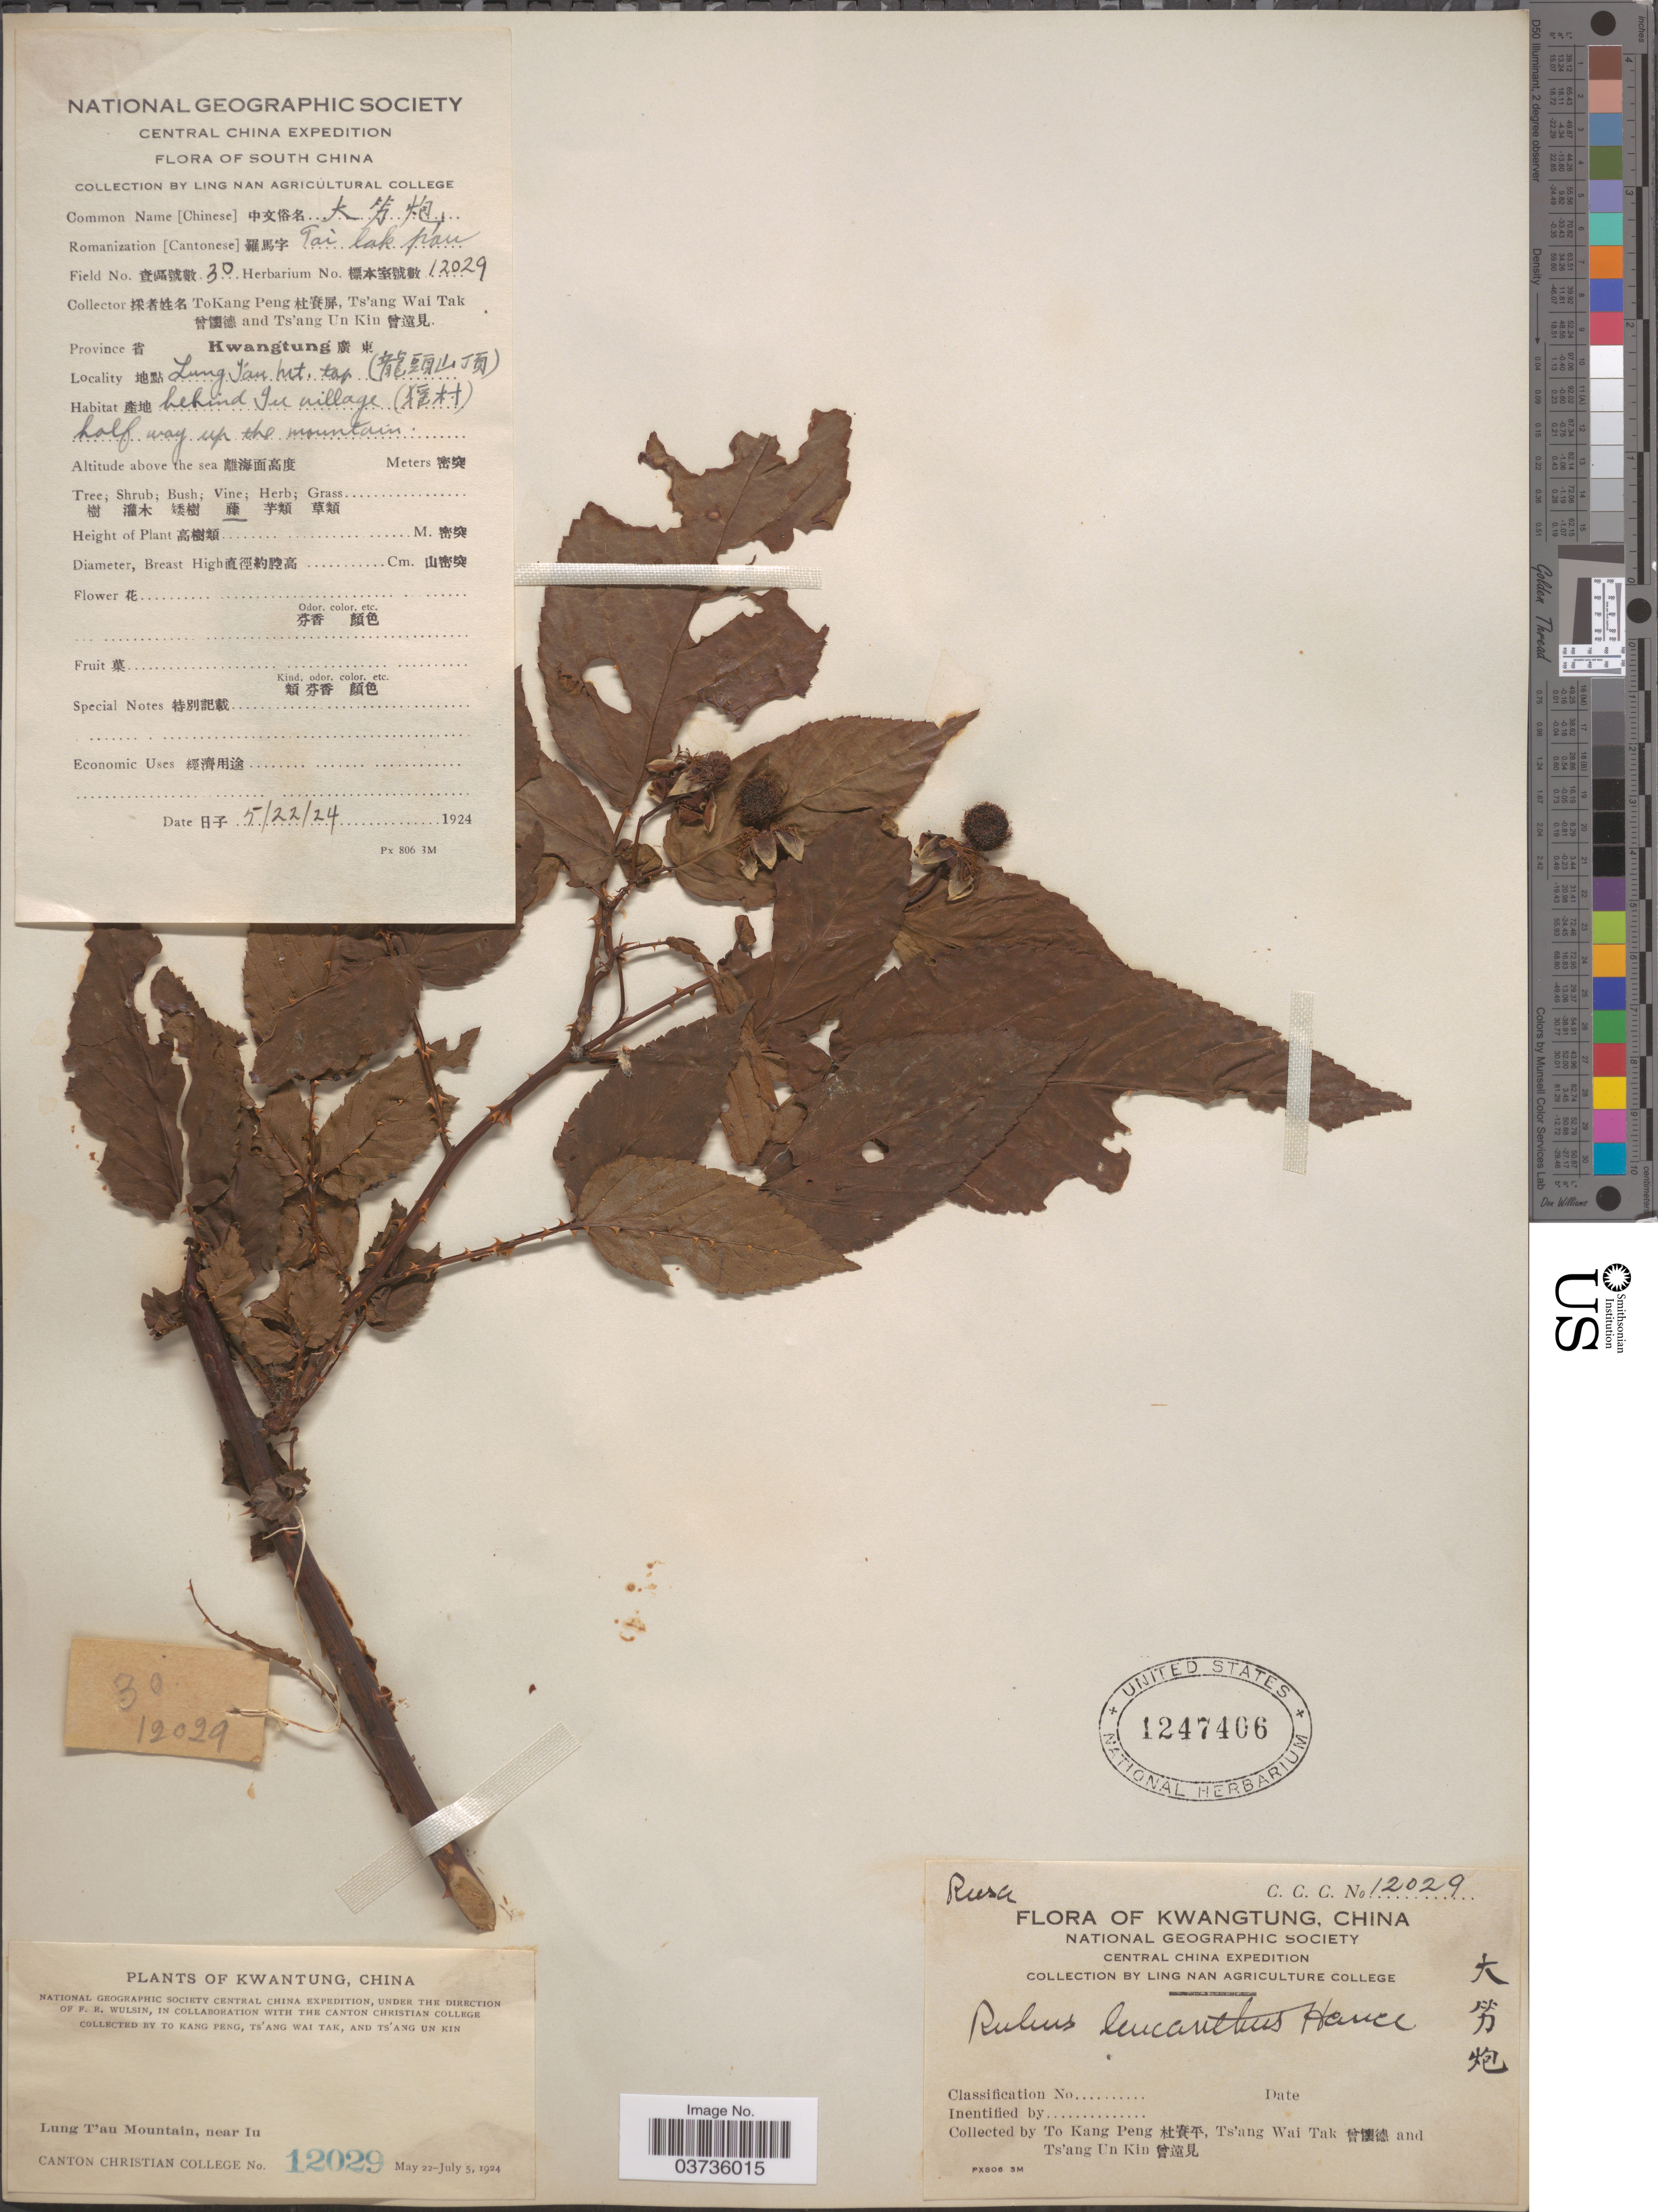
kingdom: Plantae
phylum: Tracheophyta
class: Magnoliopsida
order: Rosales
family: Rosaceae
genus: Rubus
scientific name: Rubus leucanthus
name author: Hance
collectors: To Kang P'eng, W. T. Tsang & Ts' Ang Un Kin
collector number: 12029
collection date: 1924-05-22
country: China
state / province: Guangdong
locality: South China. Province Kwangtung. Lung T'au Mountain top, (X) behind Iu village (X).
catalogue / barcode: US 1247406